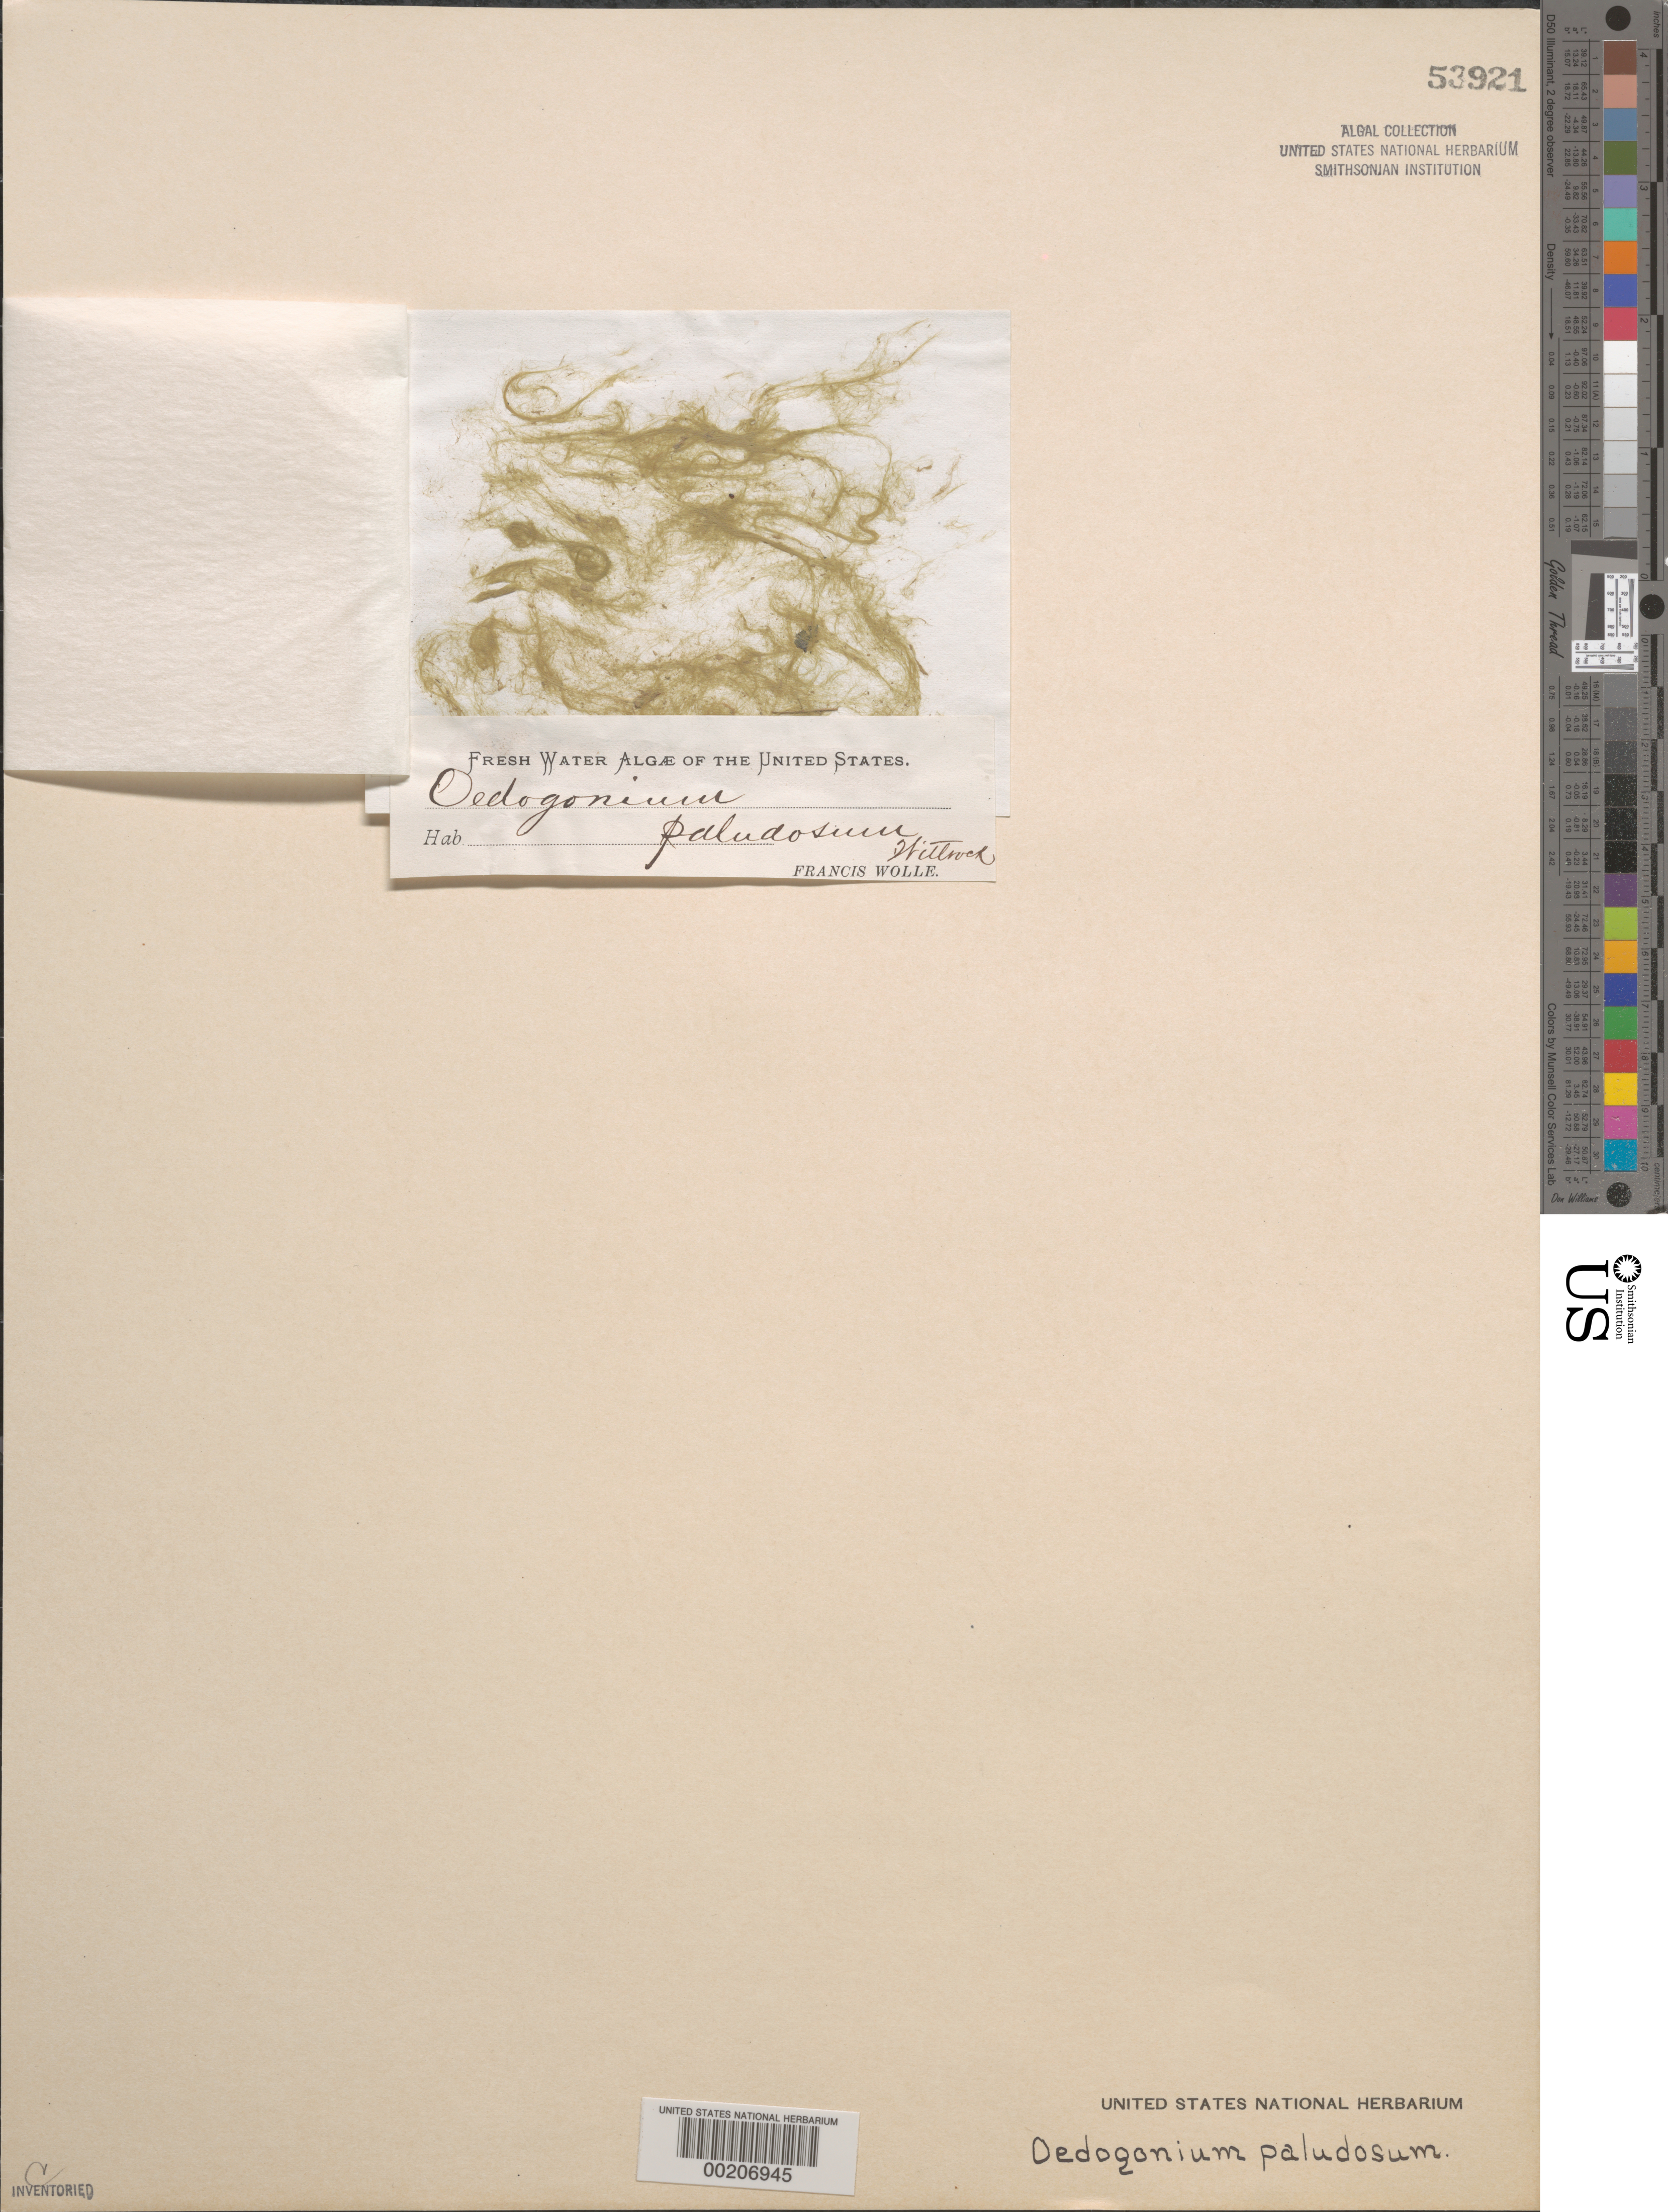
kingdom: Plantae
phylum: Chlorophyta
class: Chlorophyceae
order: Oedogoniales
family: Oedogoniaceae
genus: Oedogonium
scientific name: Oedogonium paludosum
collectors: F. Wolle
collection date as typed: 18--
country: United States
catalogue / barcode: US 53921